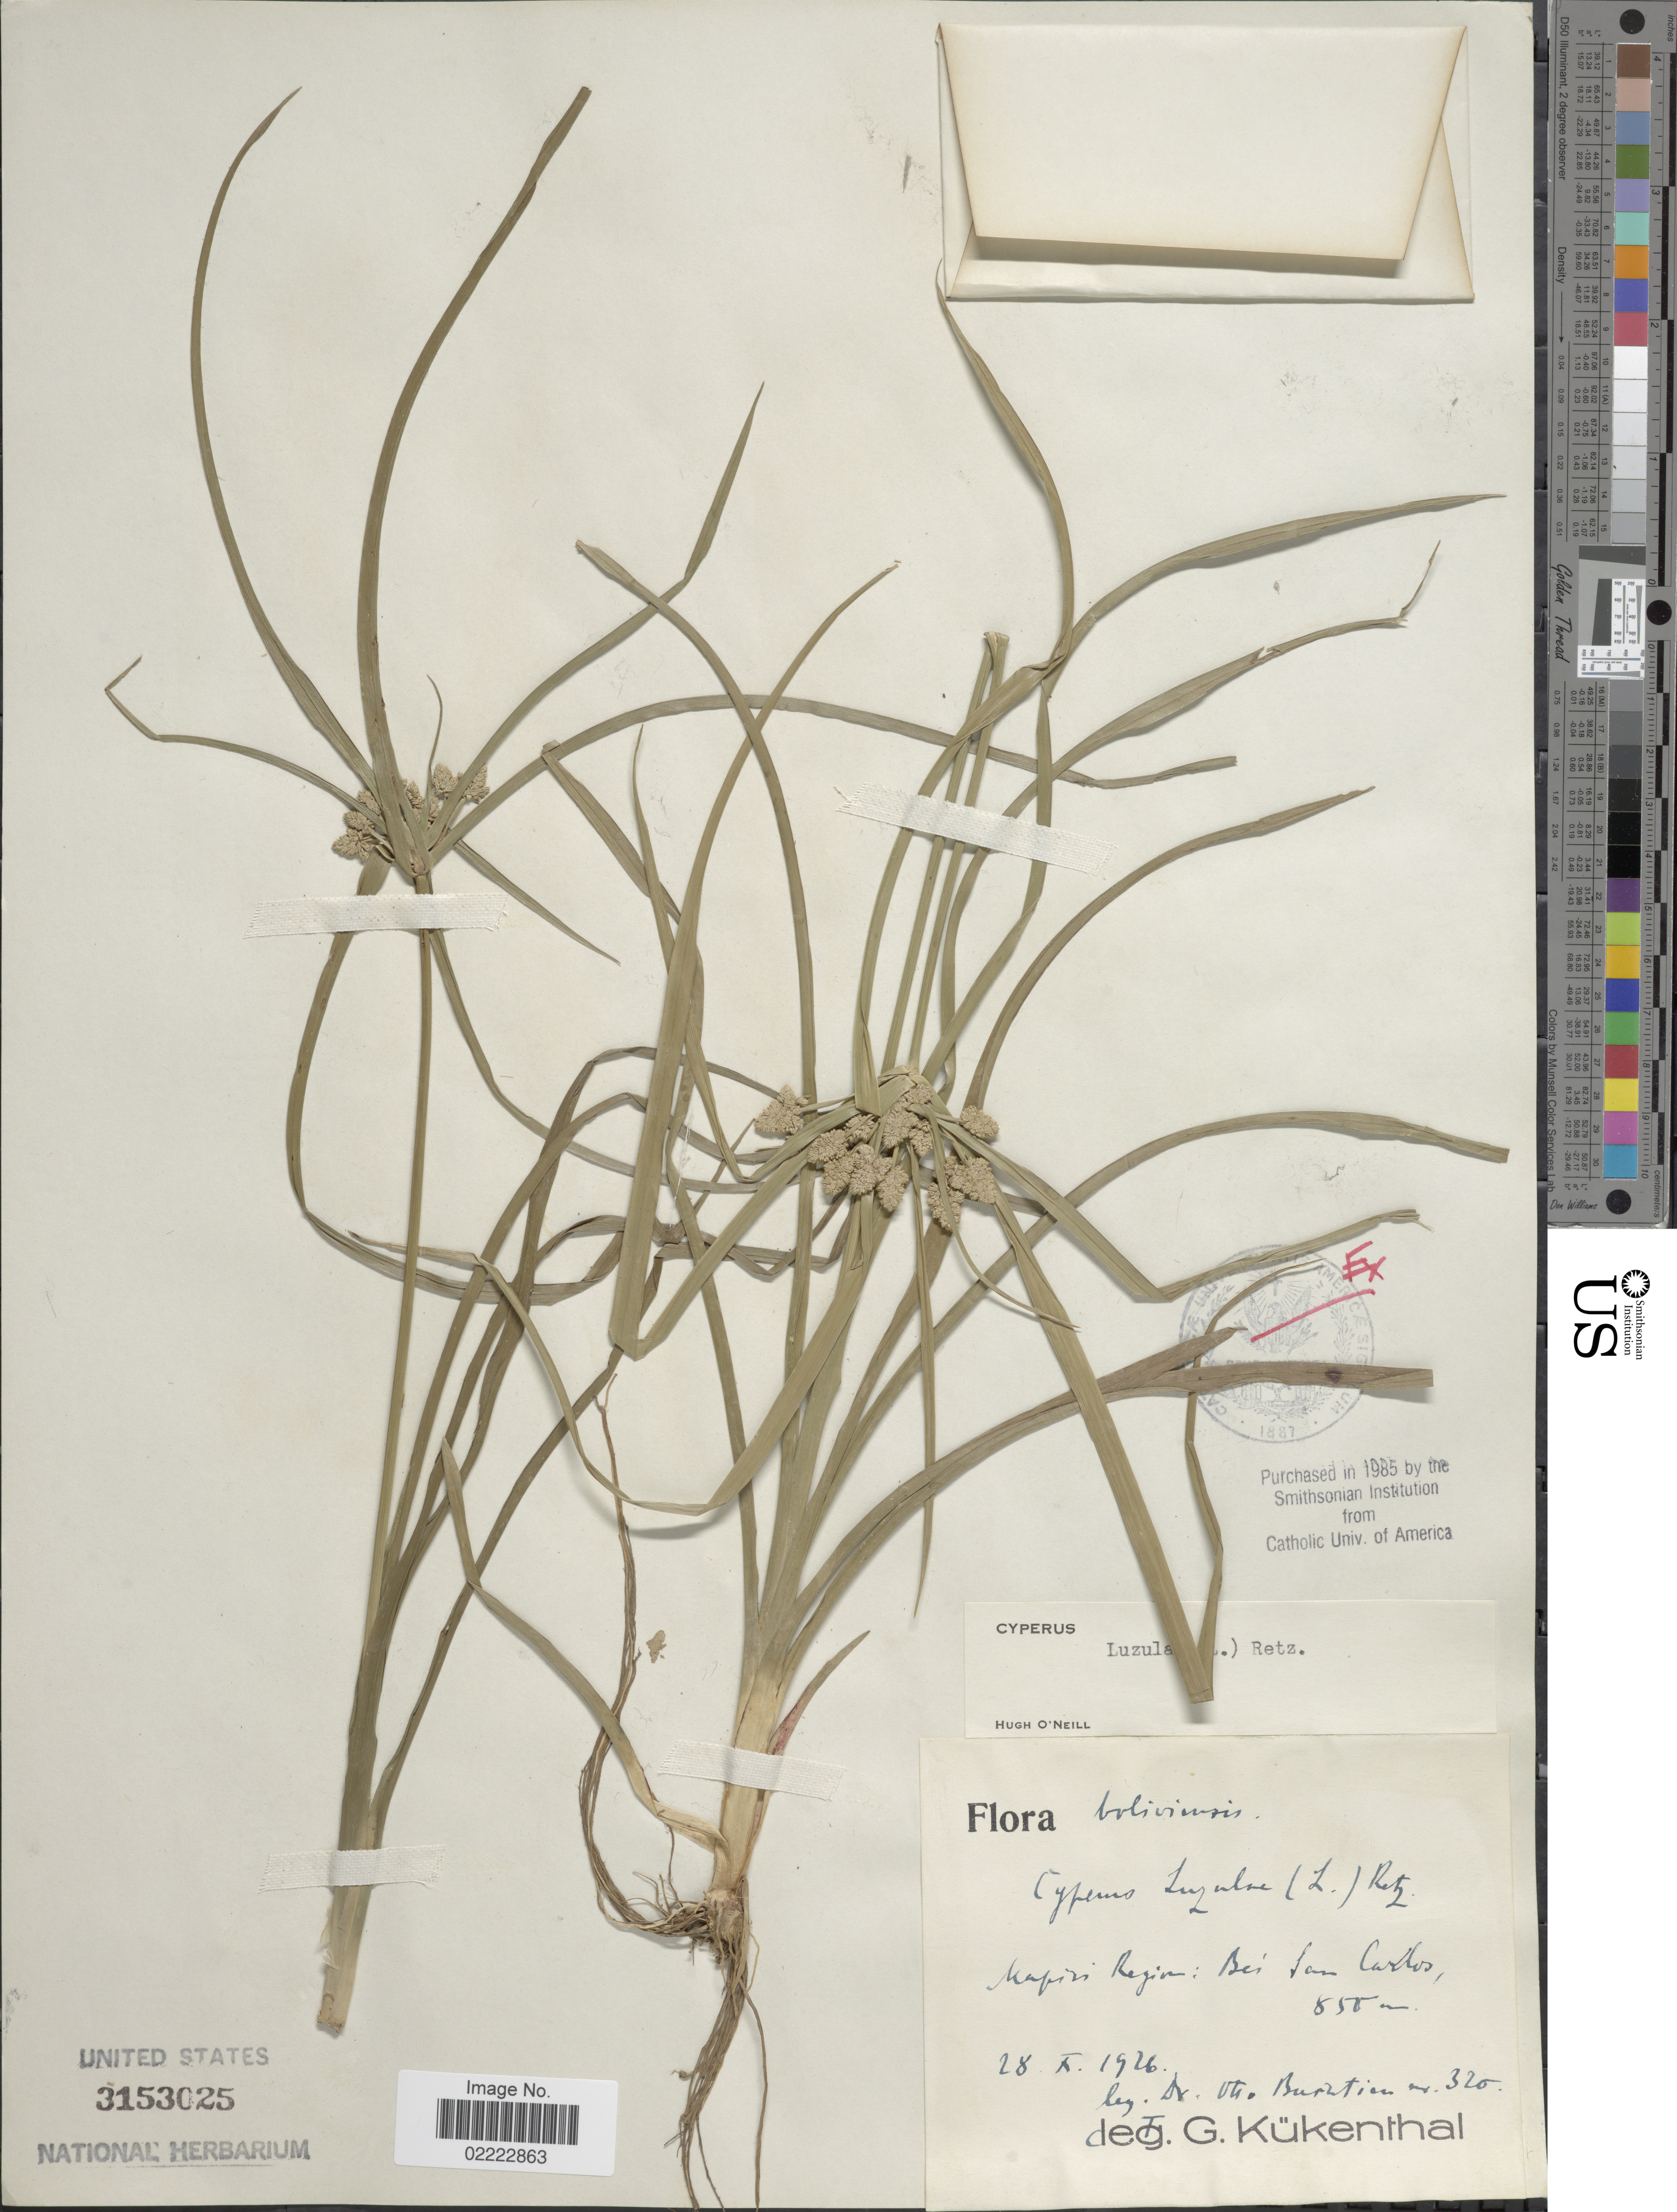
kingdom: Plantae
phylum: Tracheophyta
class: Liliopsida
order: Poales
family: Cyperaceae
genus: Cyperus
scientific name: Cyperus luzulae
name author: (L.) Rottb. ex Retz.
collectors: Burntim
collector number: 320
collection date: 1926-10-28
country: Bolivia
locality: Mapini Region: Bei San Carlos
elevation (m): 550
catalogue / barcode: US 3153025